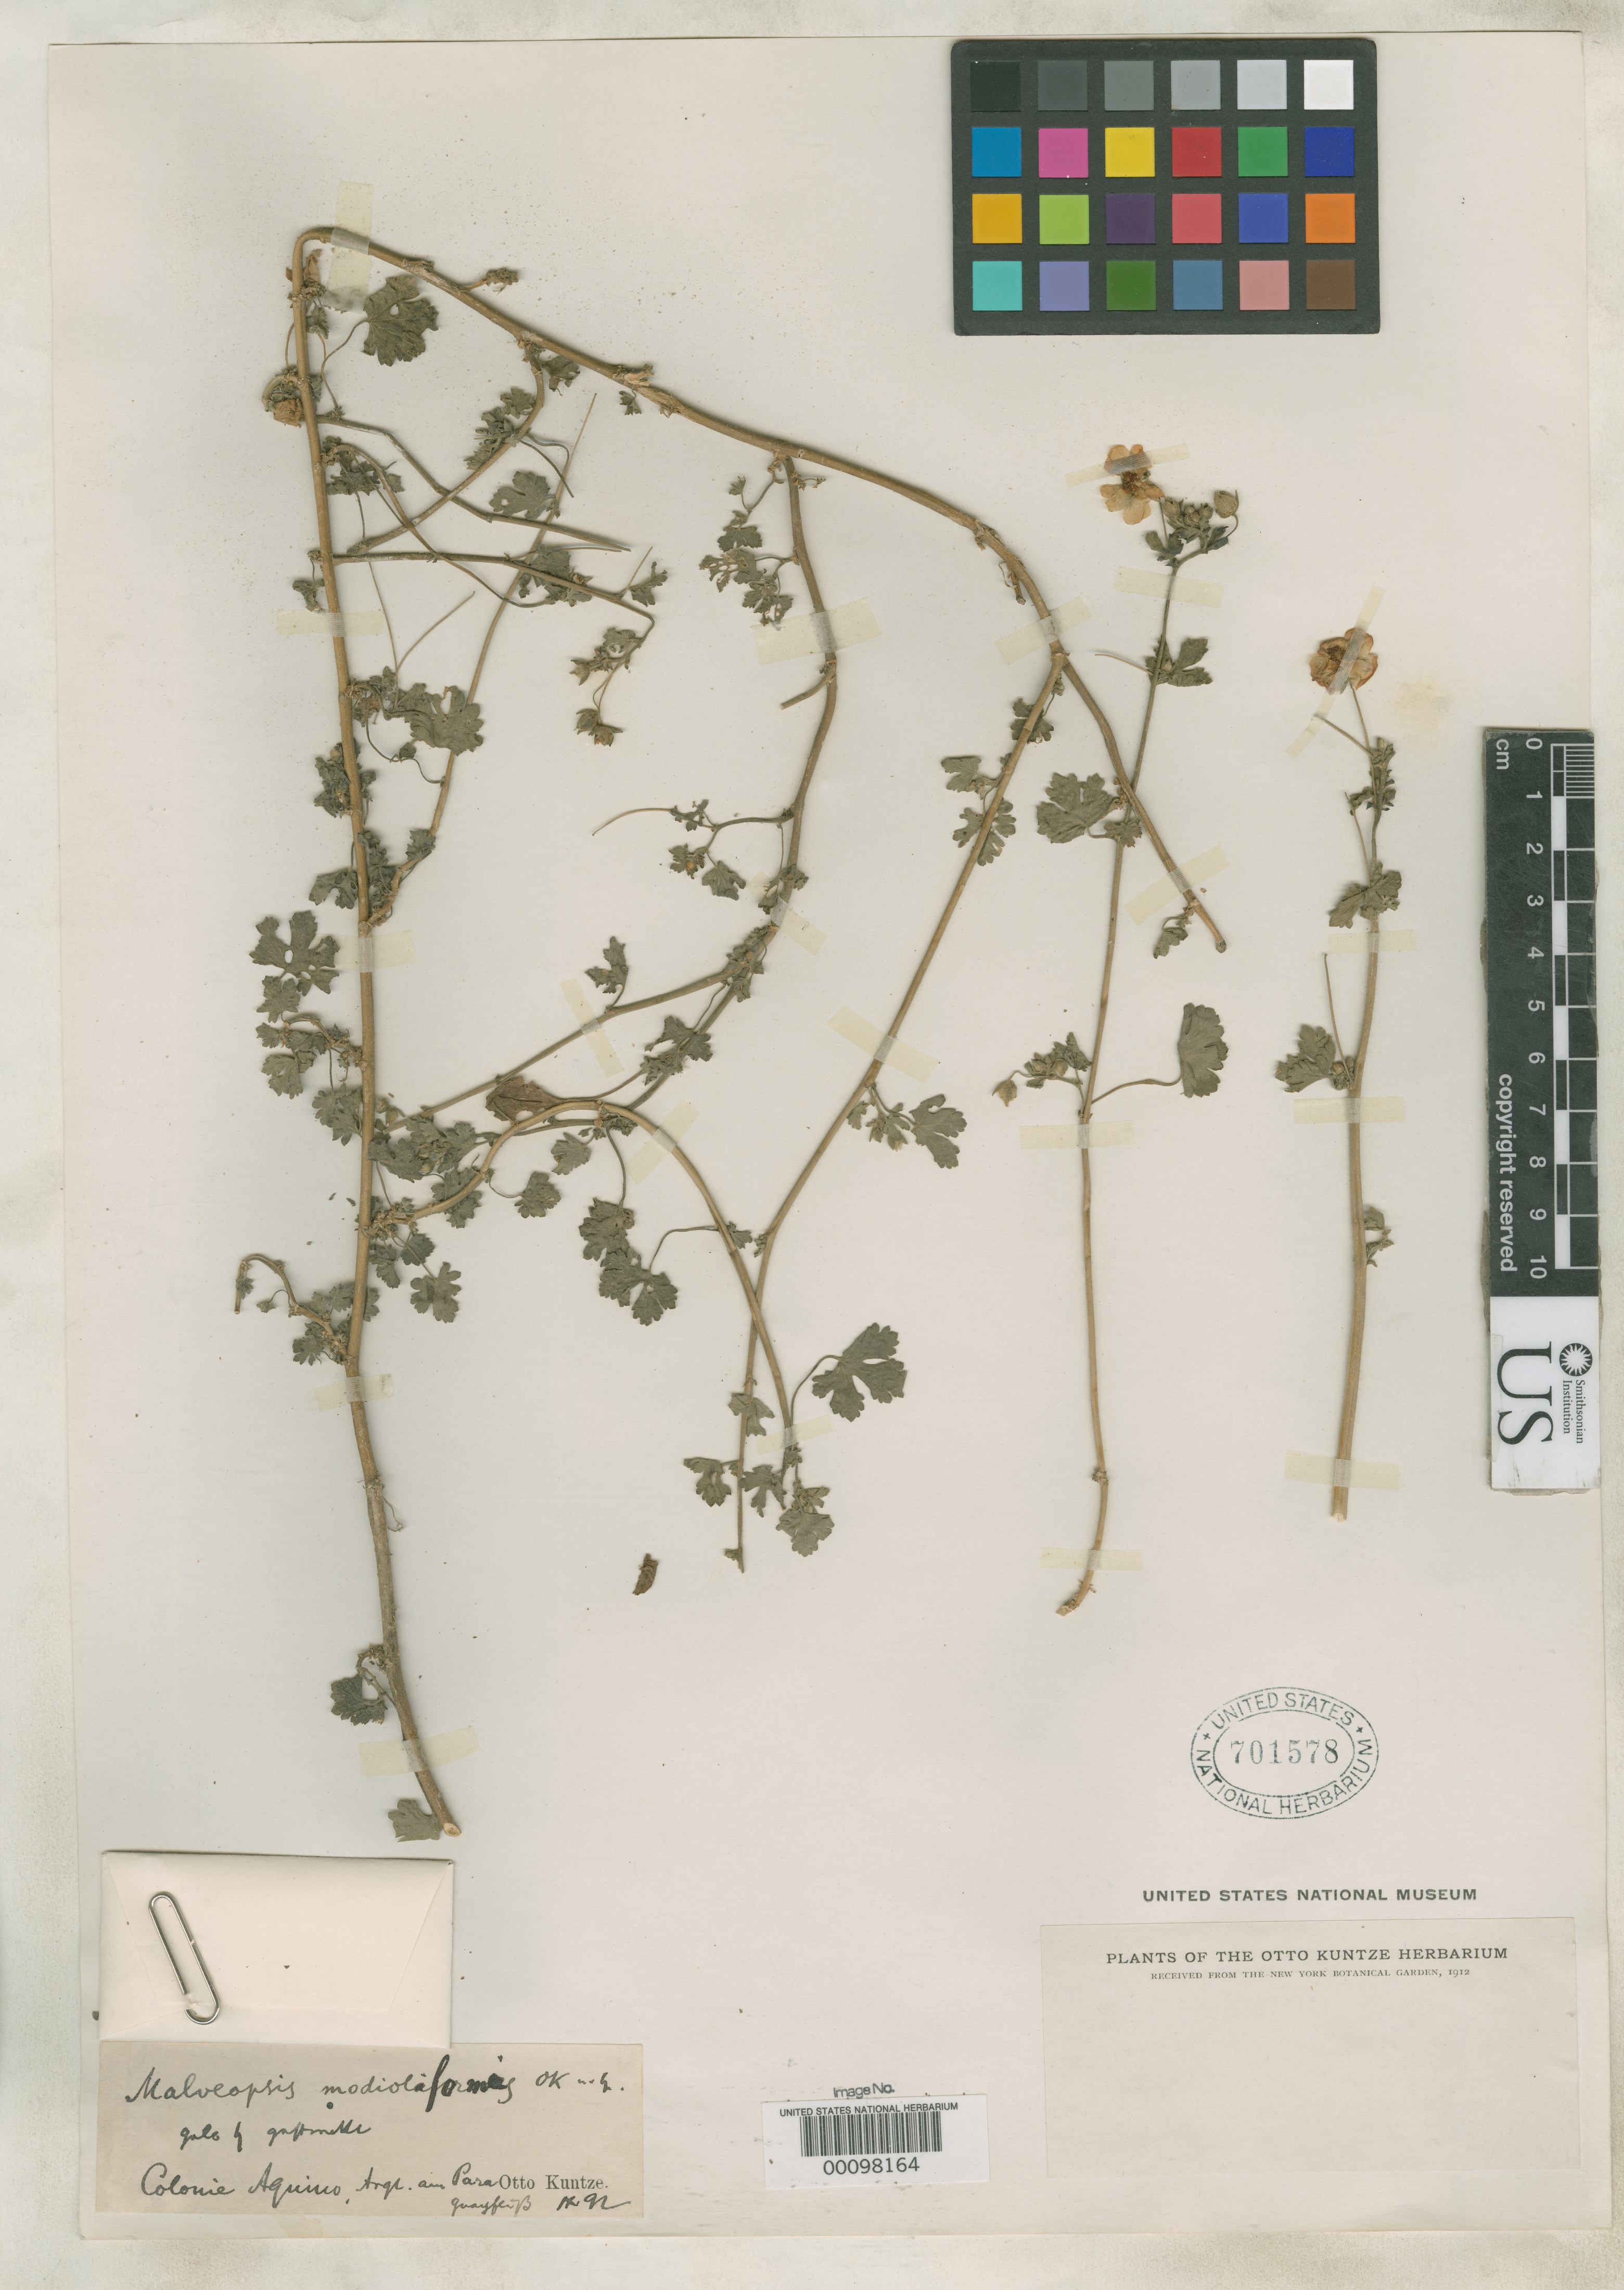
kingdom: Plantae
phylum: Tracheophyta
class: Magnoliopsida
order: Malvales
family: Malvaceae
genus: Malveopsis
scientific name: Malveopsis modioliformis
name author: Kuntze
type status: Type Collection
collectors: C.E.O. Kuntze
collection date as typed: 1892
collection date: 1892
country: Argentina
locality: Colonia Aquino.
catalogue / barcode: US 701578